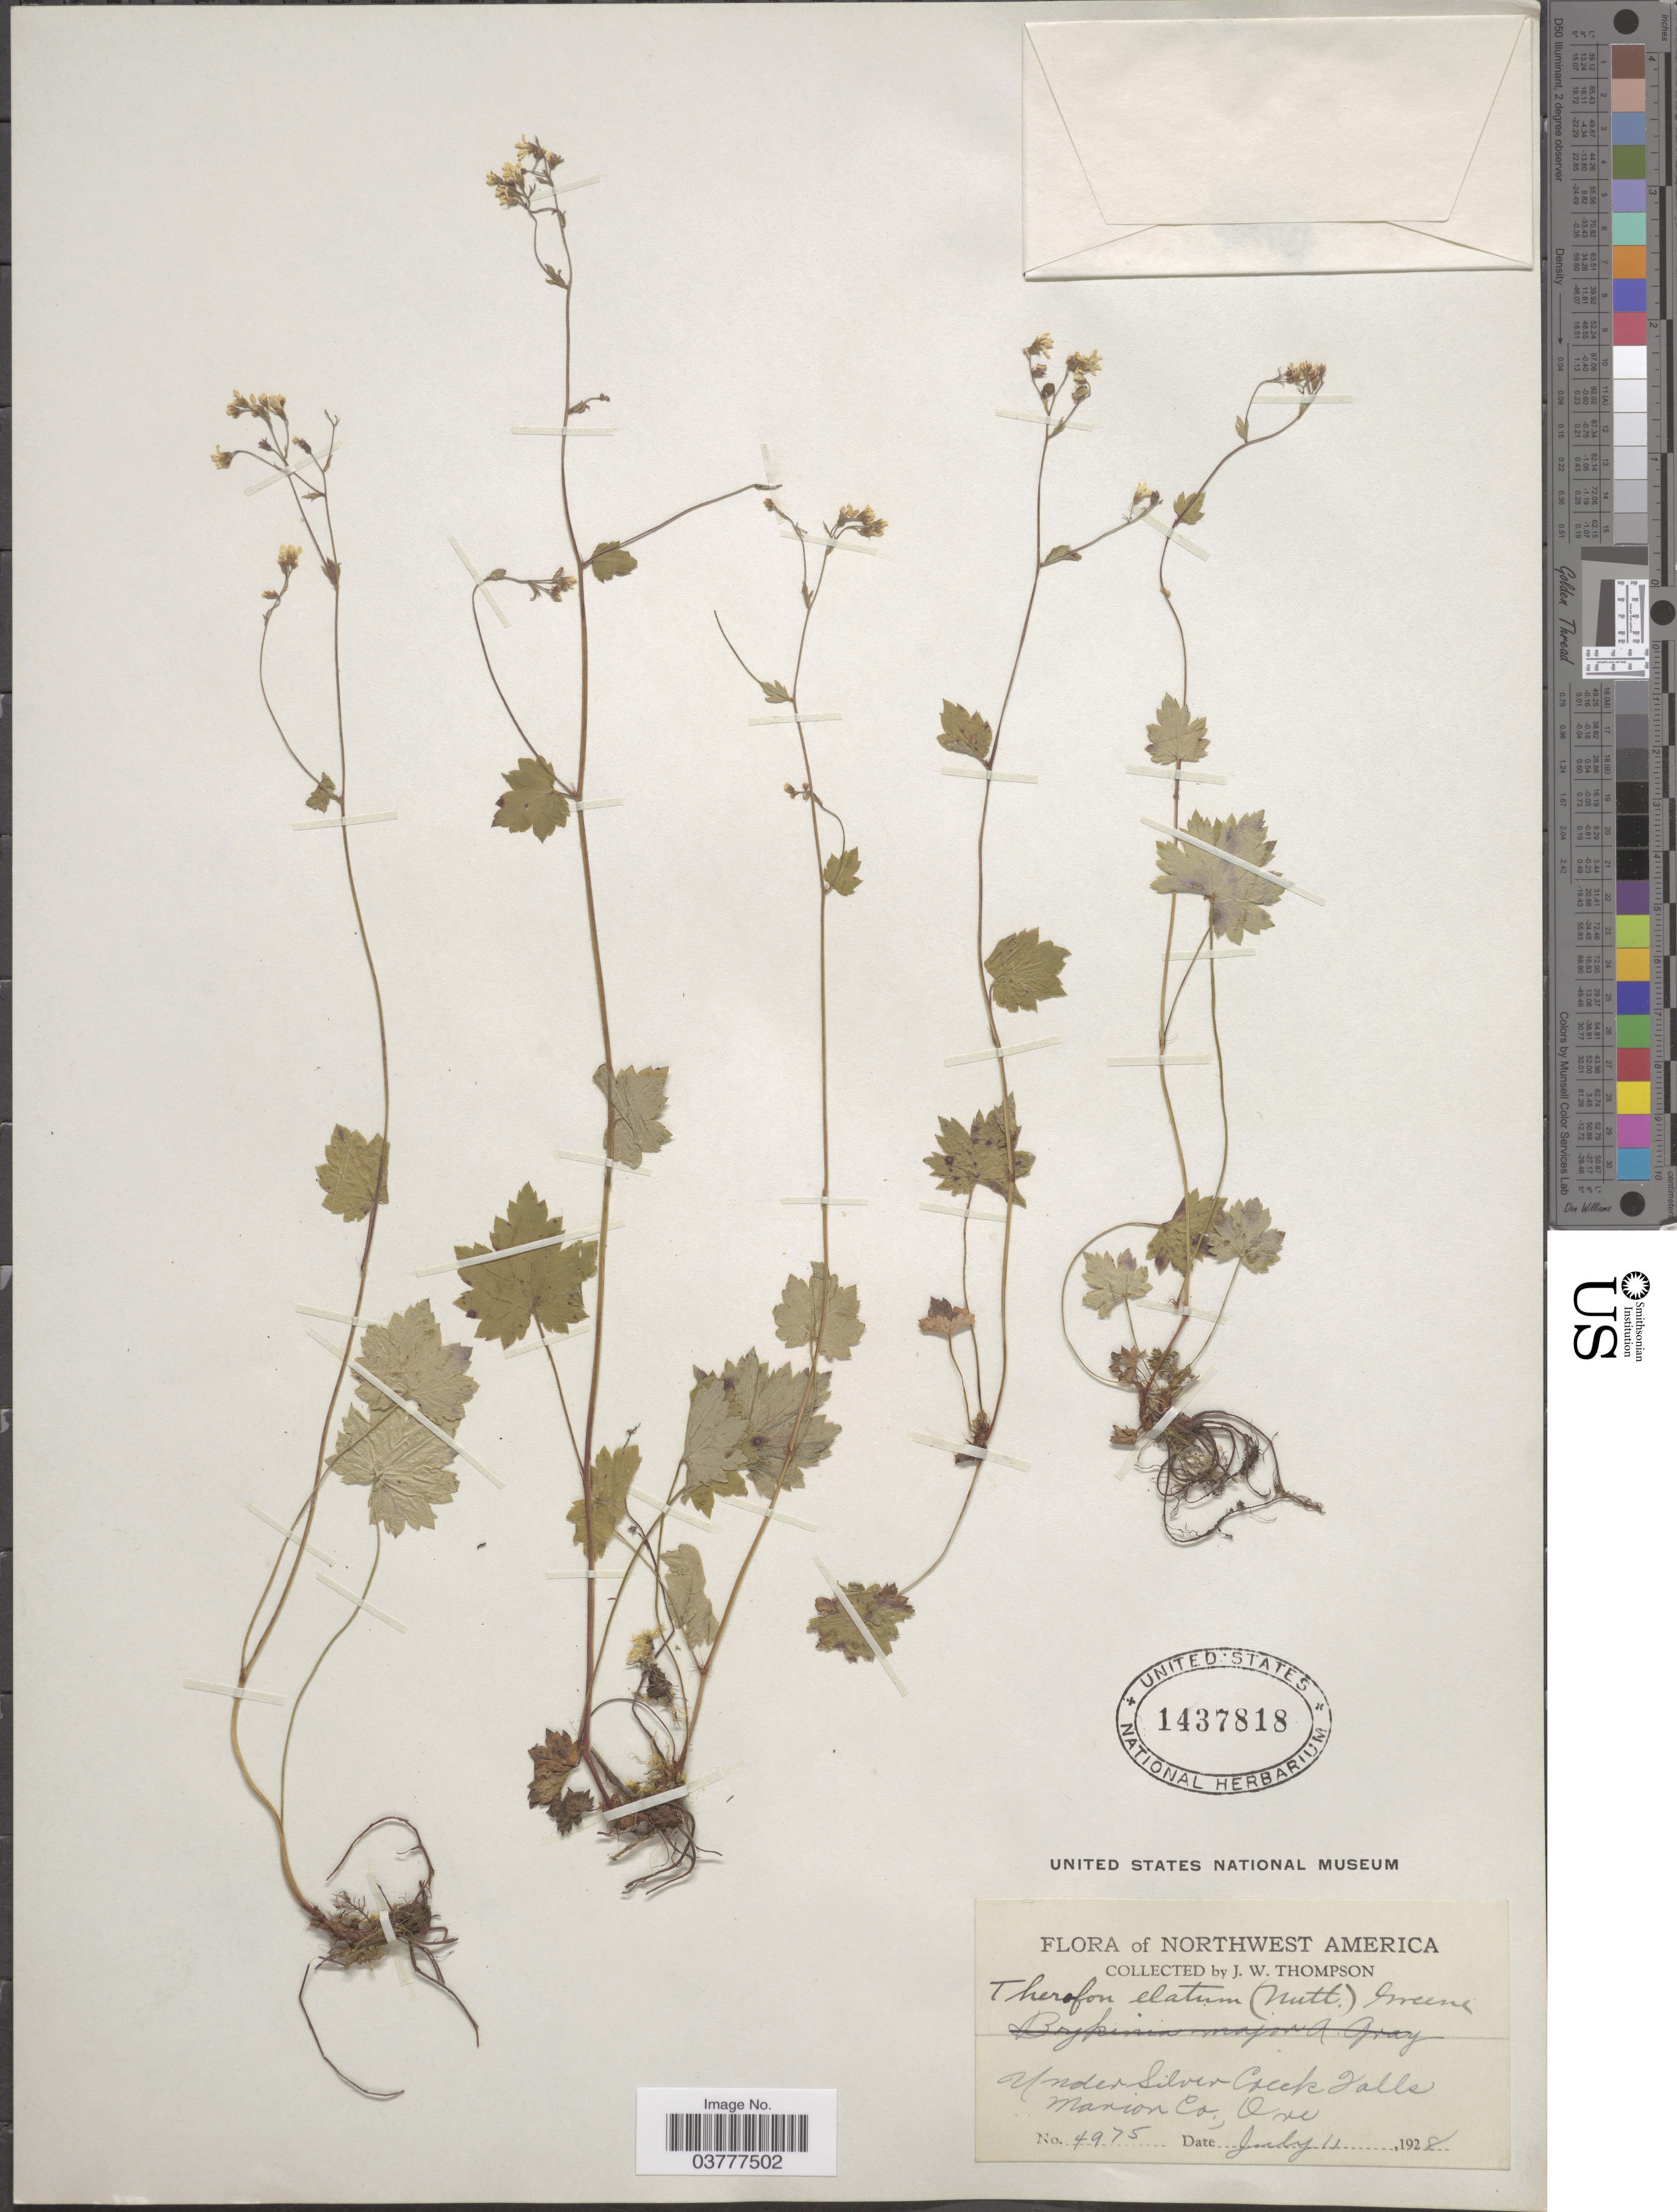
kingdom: Plantae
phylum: Tracheophyta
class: Magnoliopsida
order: Saxifragales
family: Saxifragaceae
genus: Boykinia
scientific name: Boykinia elata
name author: Greene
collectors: J. Thompson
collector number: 4975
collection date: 1828-07-11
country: United States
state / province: Oregon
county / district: Marion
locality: Northwest America. Under Silver Creek Falls. Marion Co.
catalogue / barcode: US 1437818